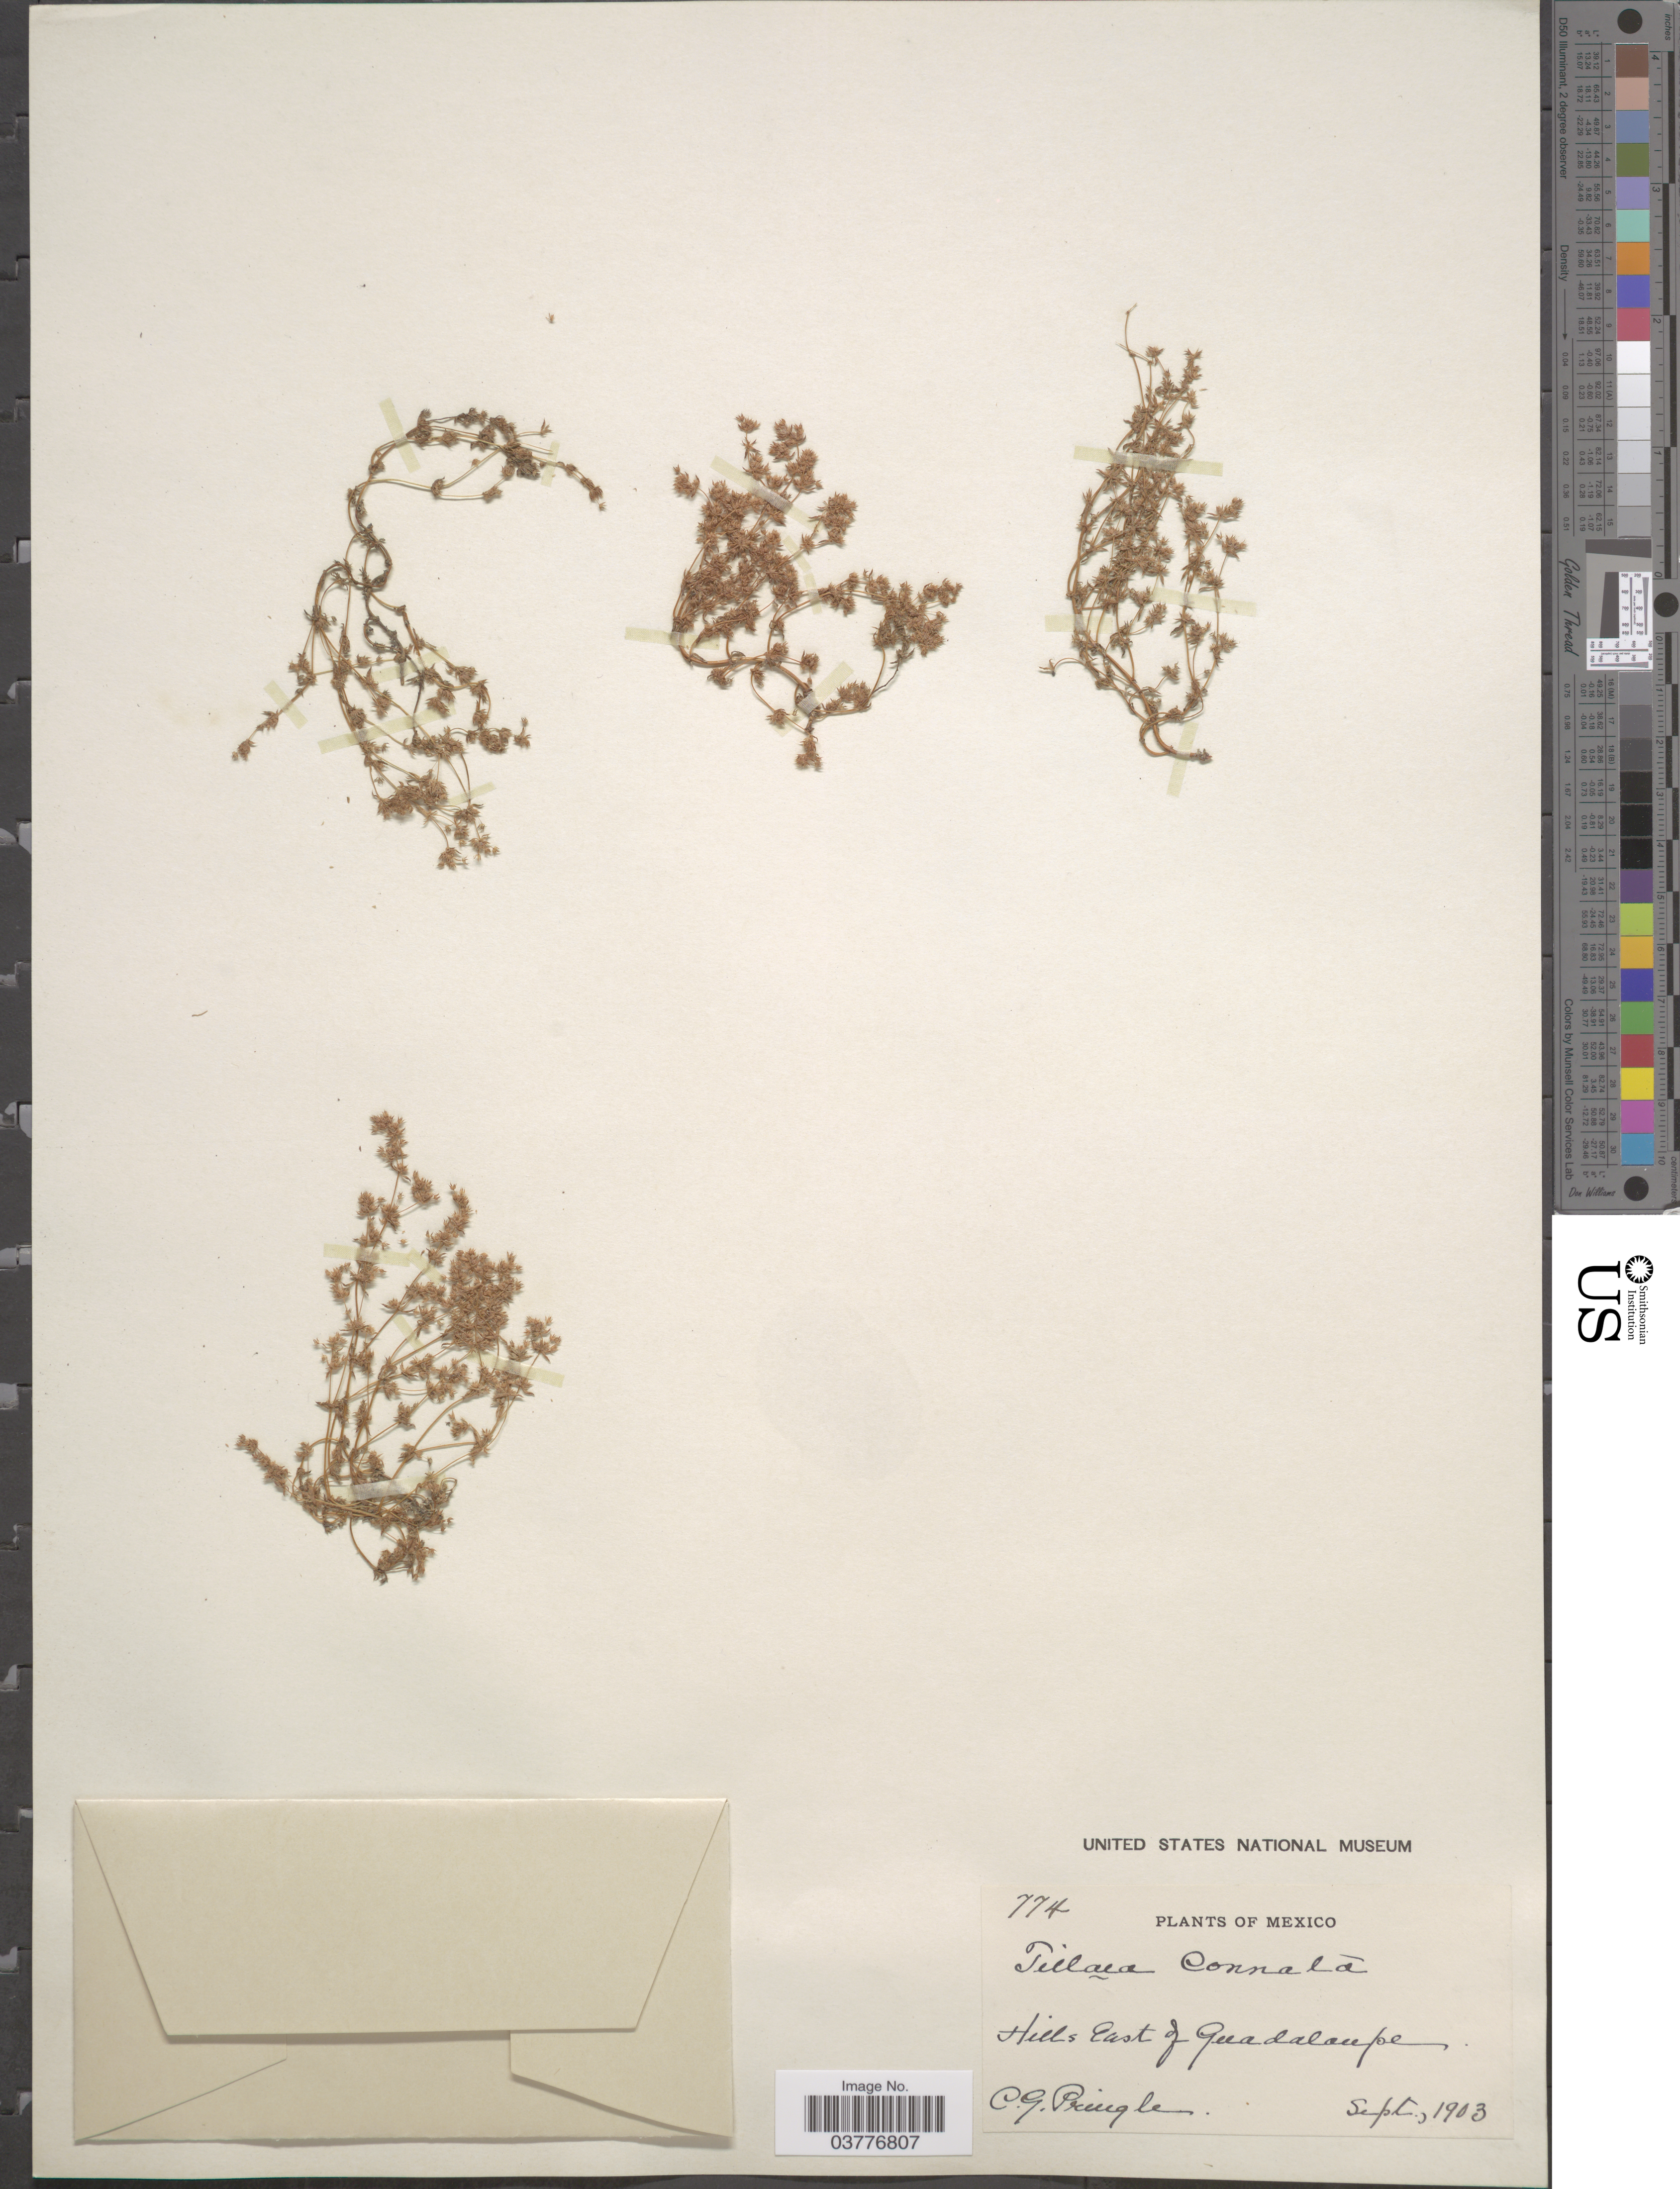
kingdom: Plantae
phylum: Tracheophyta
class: Magnoliopsida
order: Saxifragales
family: Crassulaceae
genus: Crassula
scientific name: Crassula connata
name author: (Ruiz & Pav.) A. Berger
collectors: C. G. Pringle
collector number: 774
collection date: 1903-09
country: Mexico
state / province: Baja California Norte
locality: Hills East of Guadaloupe.